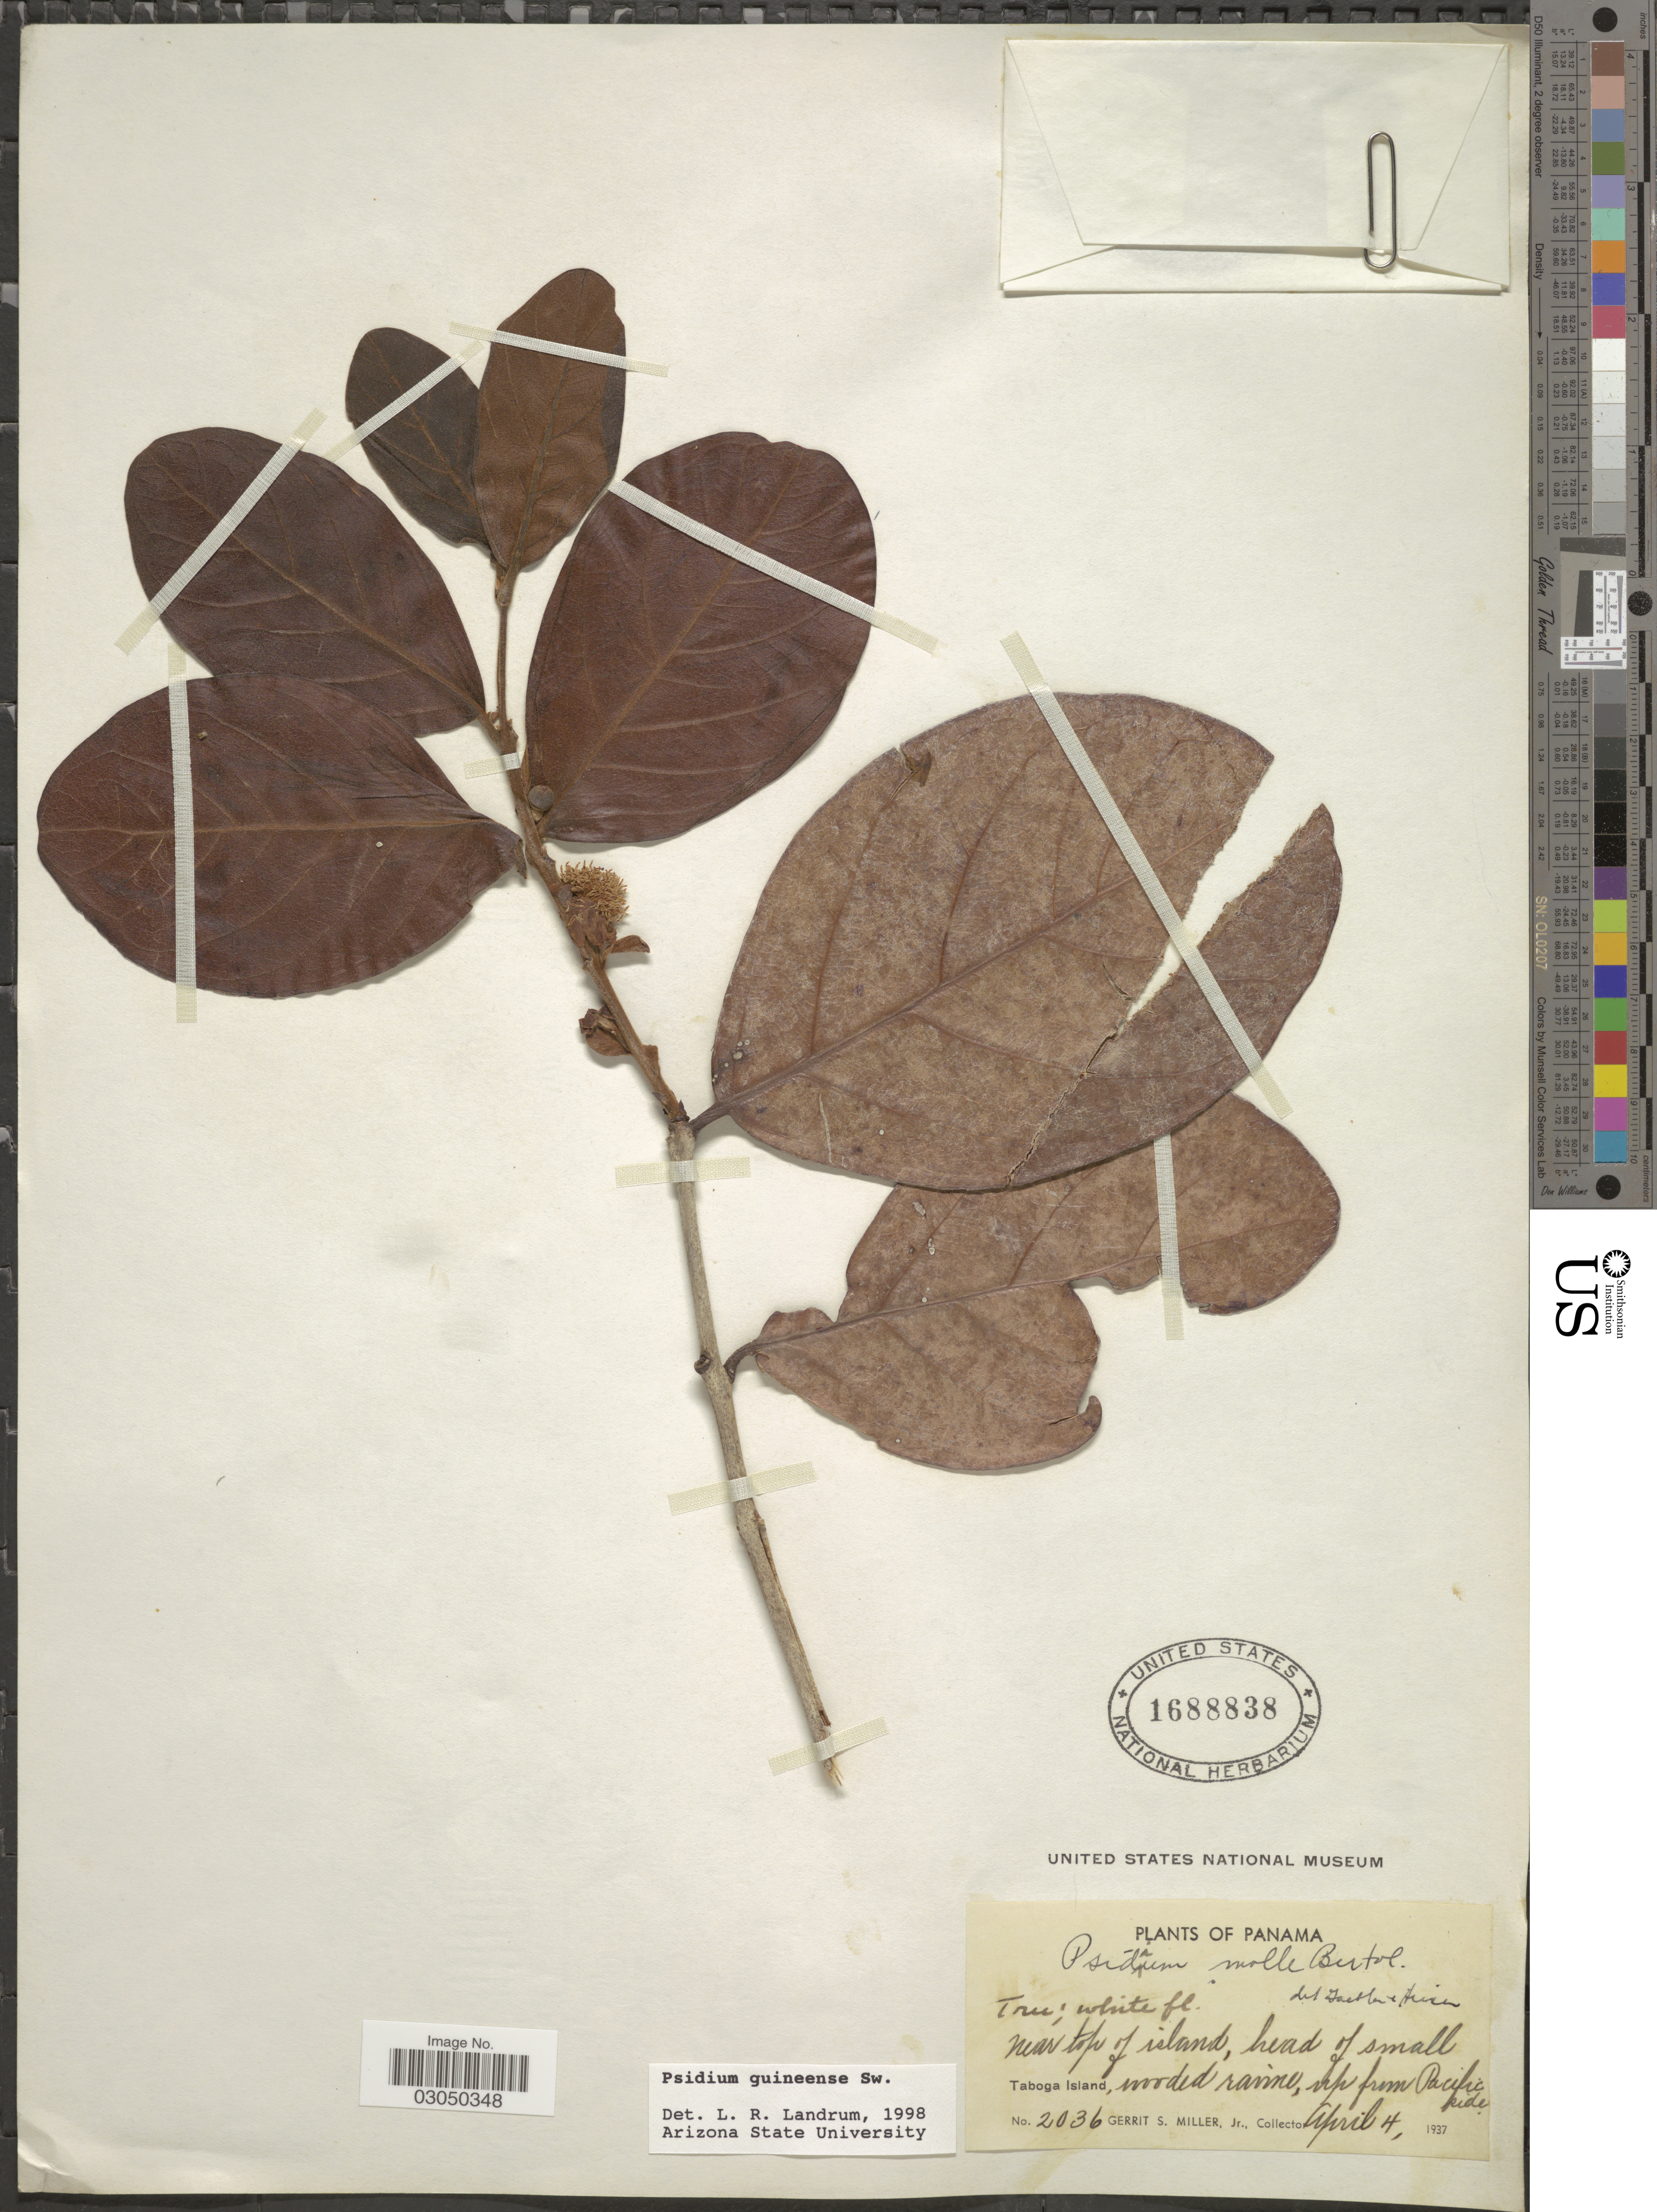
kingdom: Plantae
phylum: Tracheophyta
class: Magnoliopsida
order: Myrtales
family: Myrtaceae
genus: Psidium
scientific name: Psidium guineense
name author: Sw.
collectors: G. S. Miller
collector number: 2036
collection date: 1937-04-04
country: Panama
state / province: Panamá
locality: Taboga Island, near top of island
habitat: head of small wooded ravine, up from Pacific side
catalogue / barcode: US 1688838